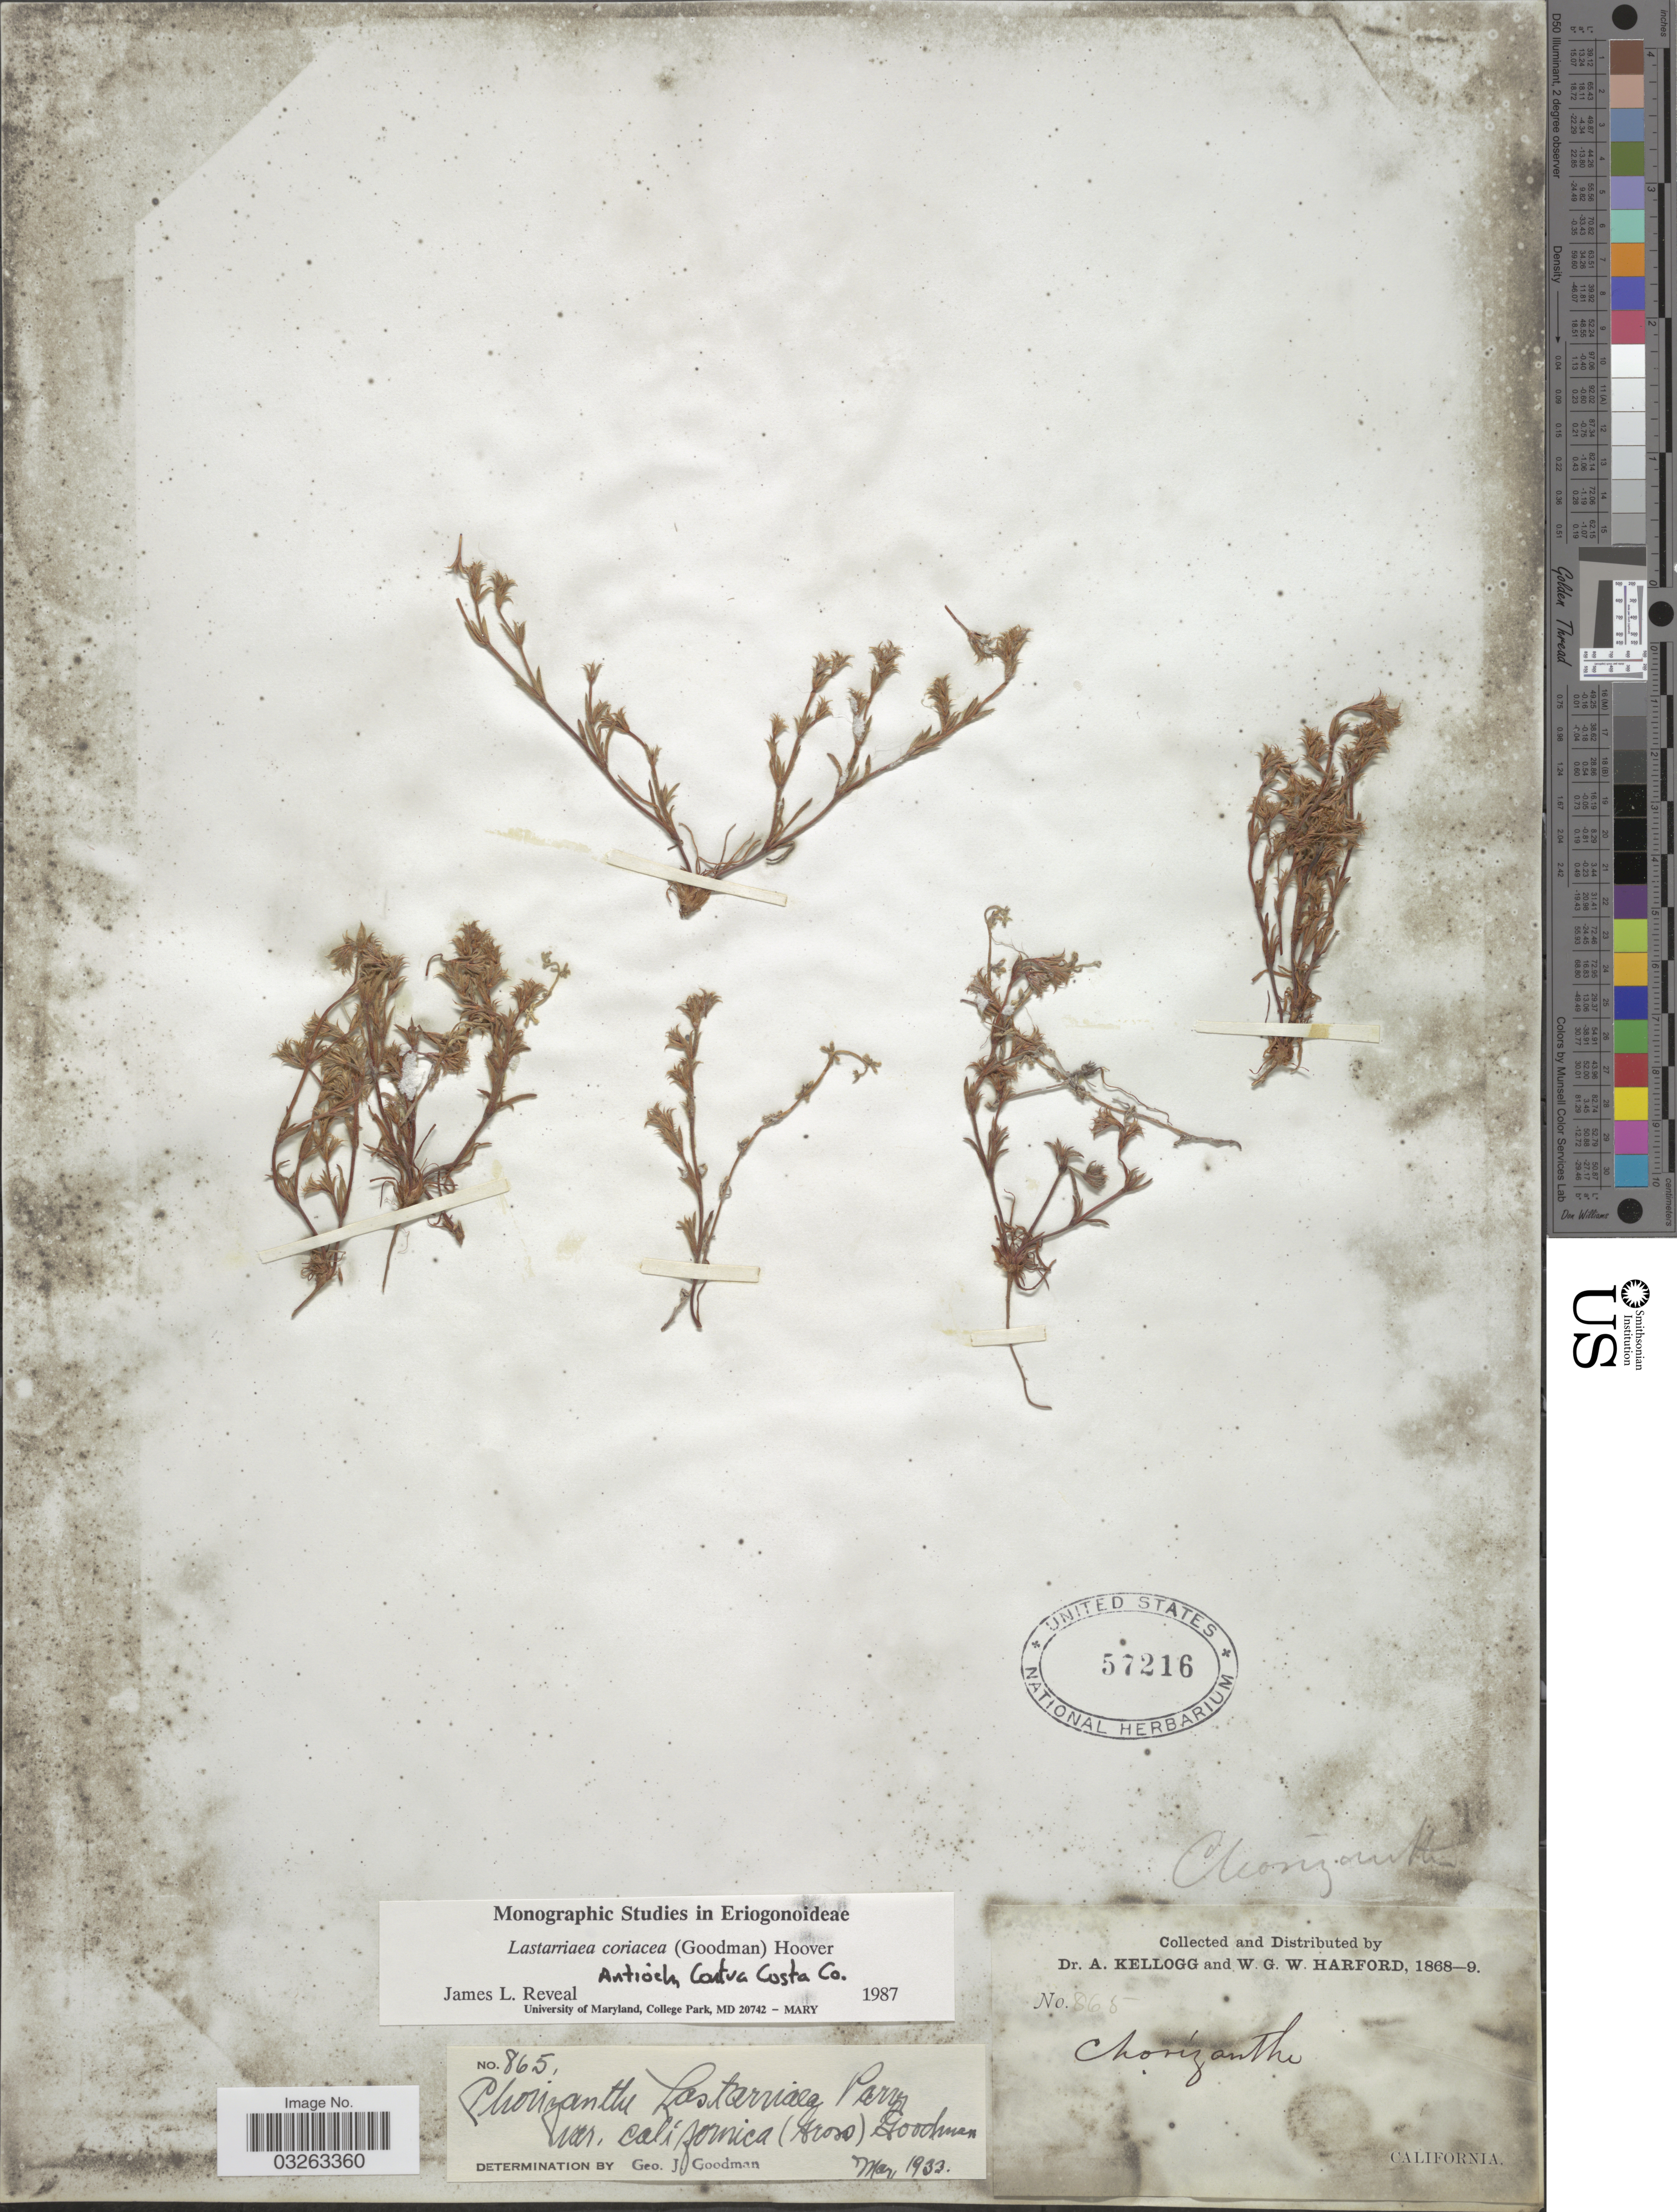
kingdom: Plantae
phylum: Tracheophyta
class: Magnoliopsida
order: Caryophyllales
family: Polygonaceae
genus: Lastarriaea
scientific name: Lastarriaea coriacea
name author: (Goodman) Hoover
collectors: A. Kellogg & W. G. W. Harford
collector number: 865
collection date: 1868/1869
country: United States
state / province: California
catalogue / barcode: US 57216